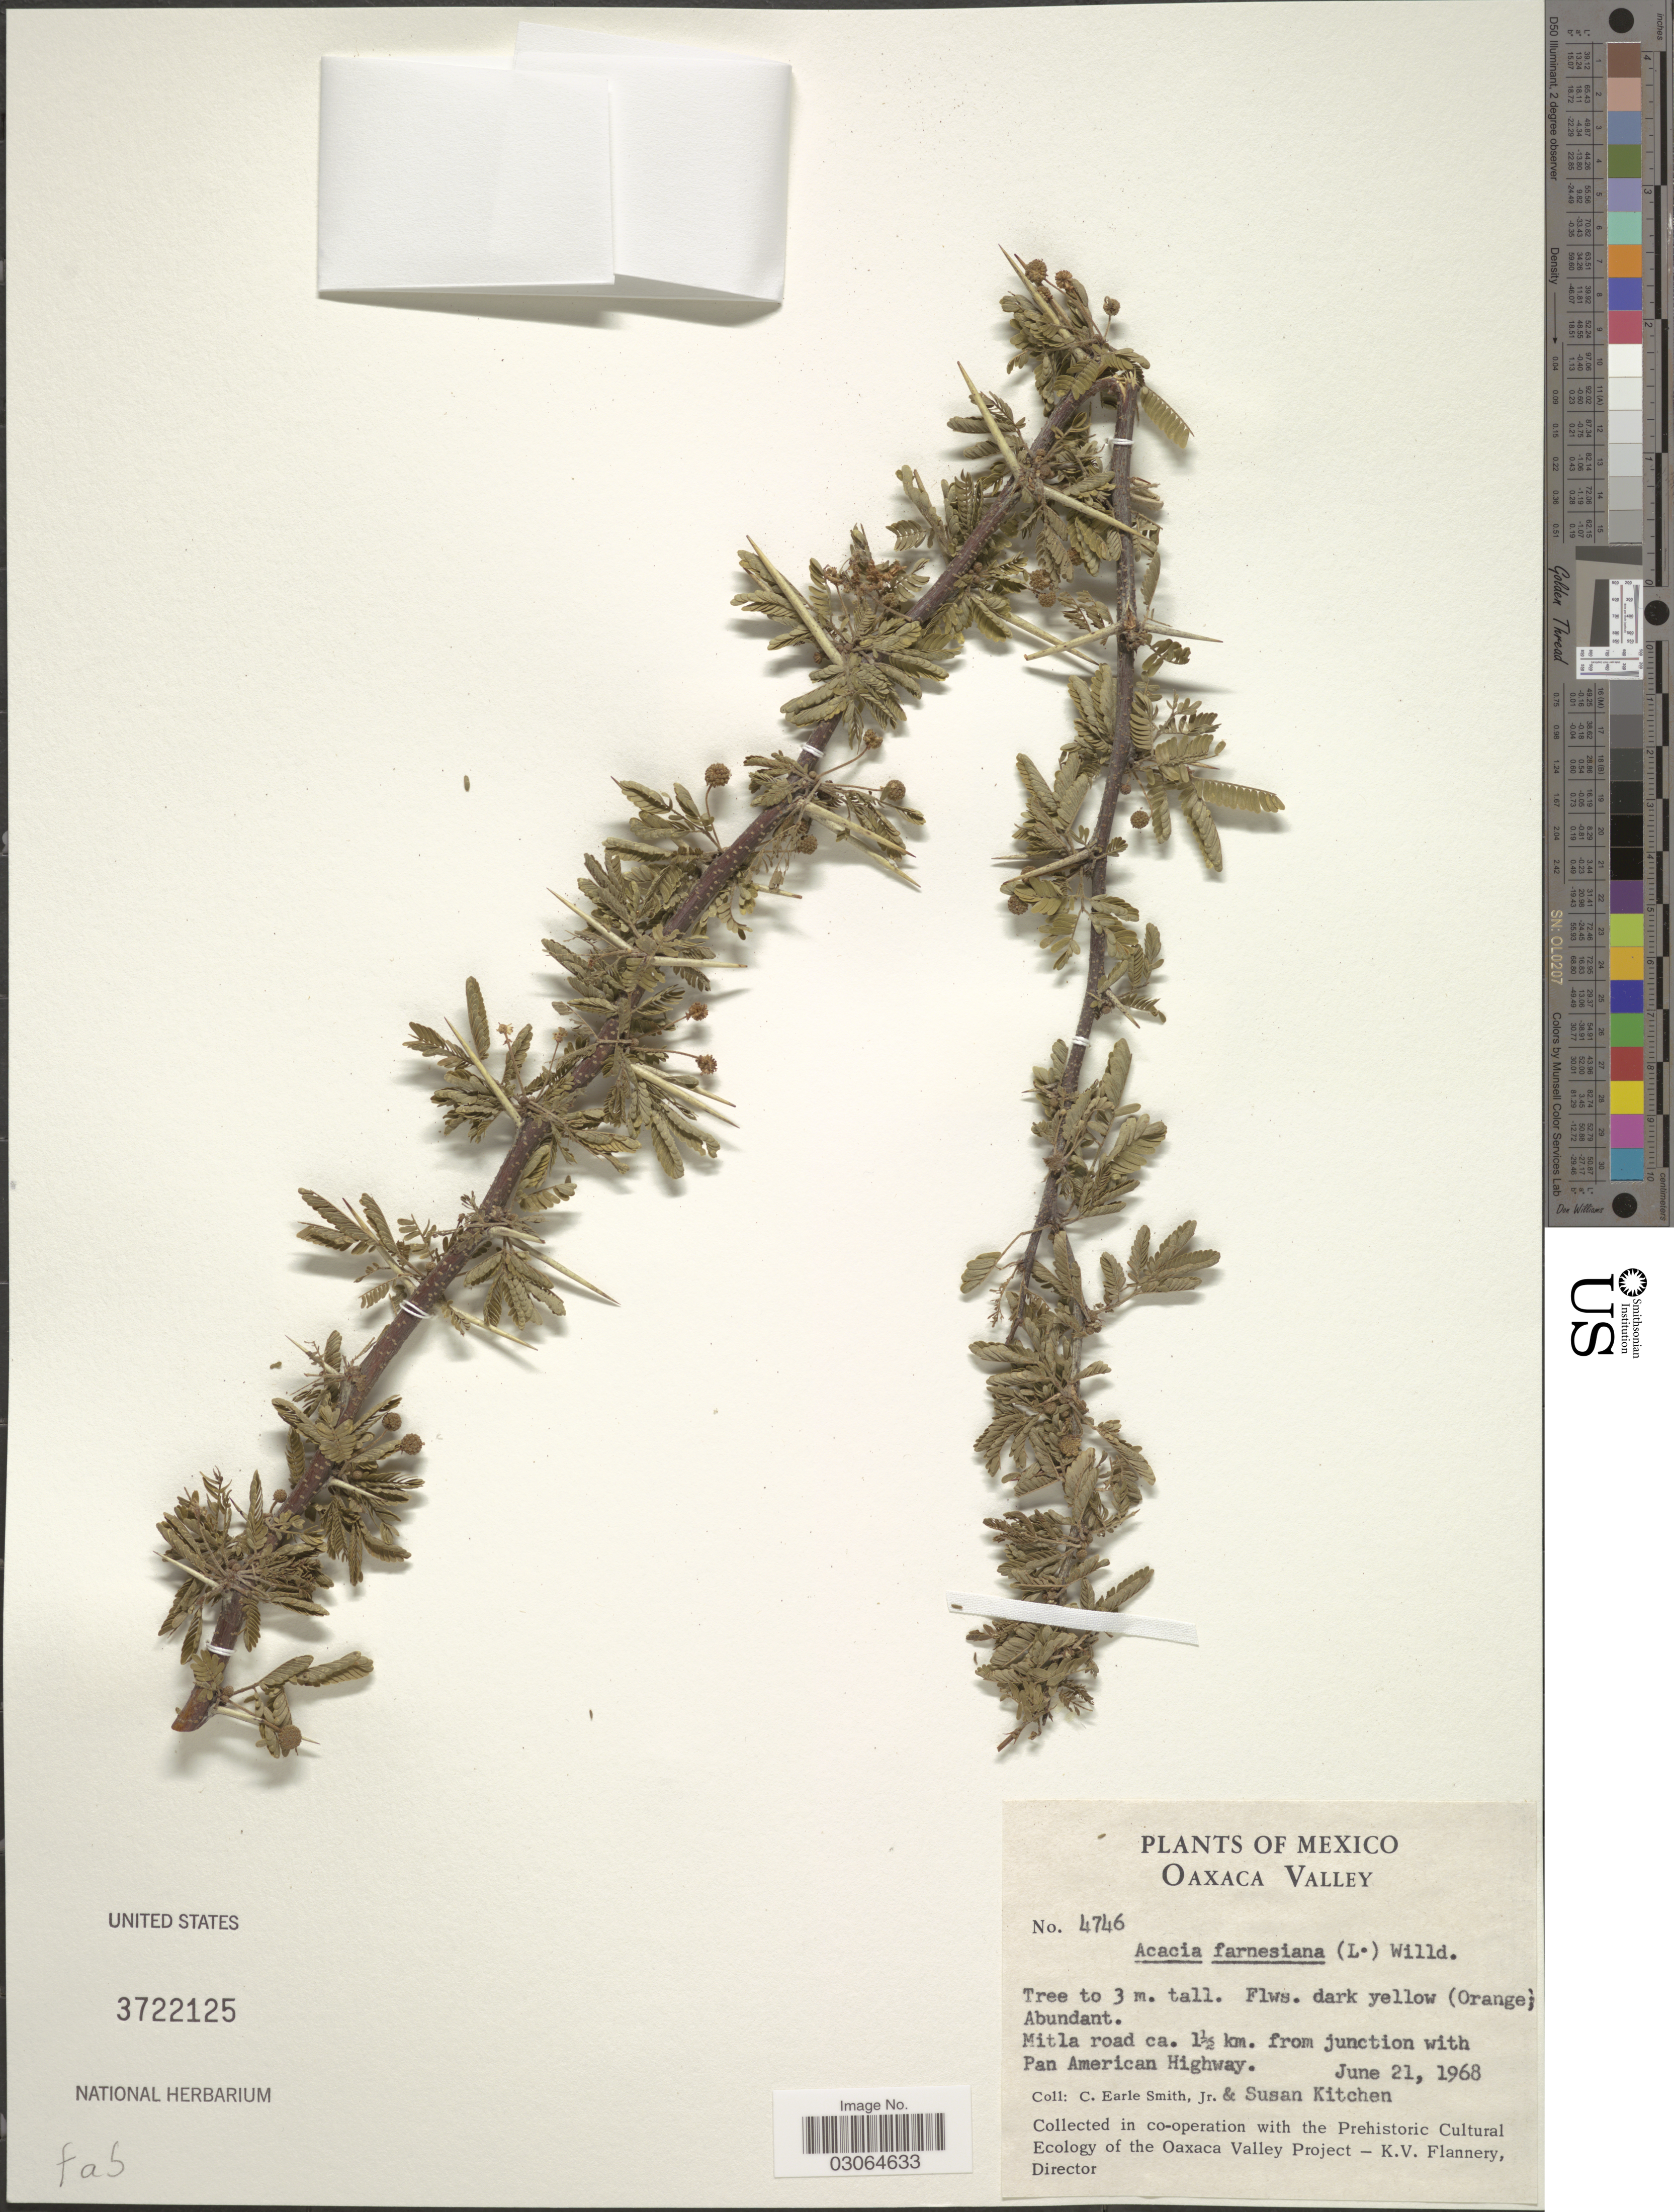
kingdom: Plantae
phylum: Tracheophyta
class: Magnoliopsida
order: Fabales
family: Fabaceae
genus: Vachellia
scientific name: Vachellia farnesiana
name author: (L.) Wight & Arn.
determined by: Strong, M. T., (US), Smithsonian Institution - National Museum of Natural History (UNITED STATES)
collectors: C. E. Smith Jr. & S. Kitchen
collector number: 4746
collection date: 1968-06-21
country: Mexico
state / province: Oaxaca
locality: Oaxaca Valley. Mitla road ca. 1½ km. from junction with Pan American Highway.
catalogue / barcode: US 3722125